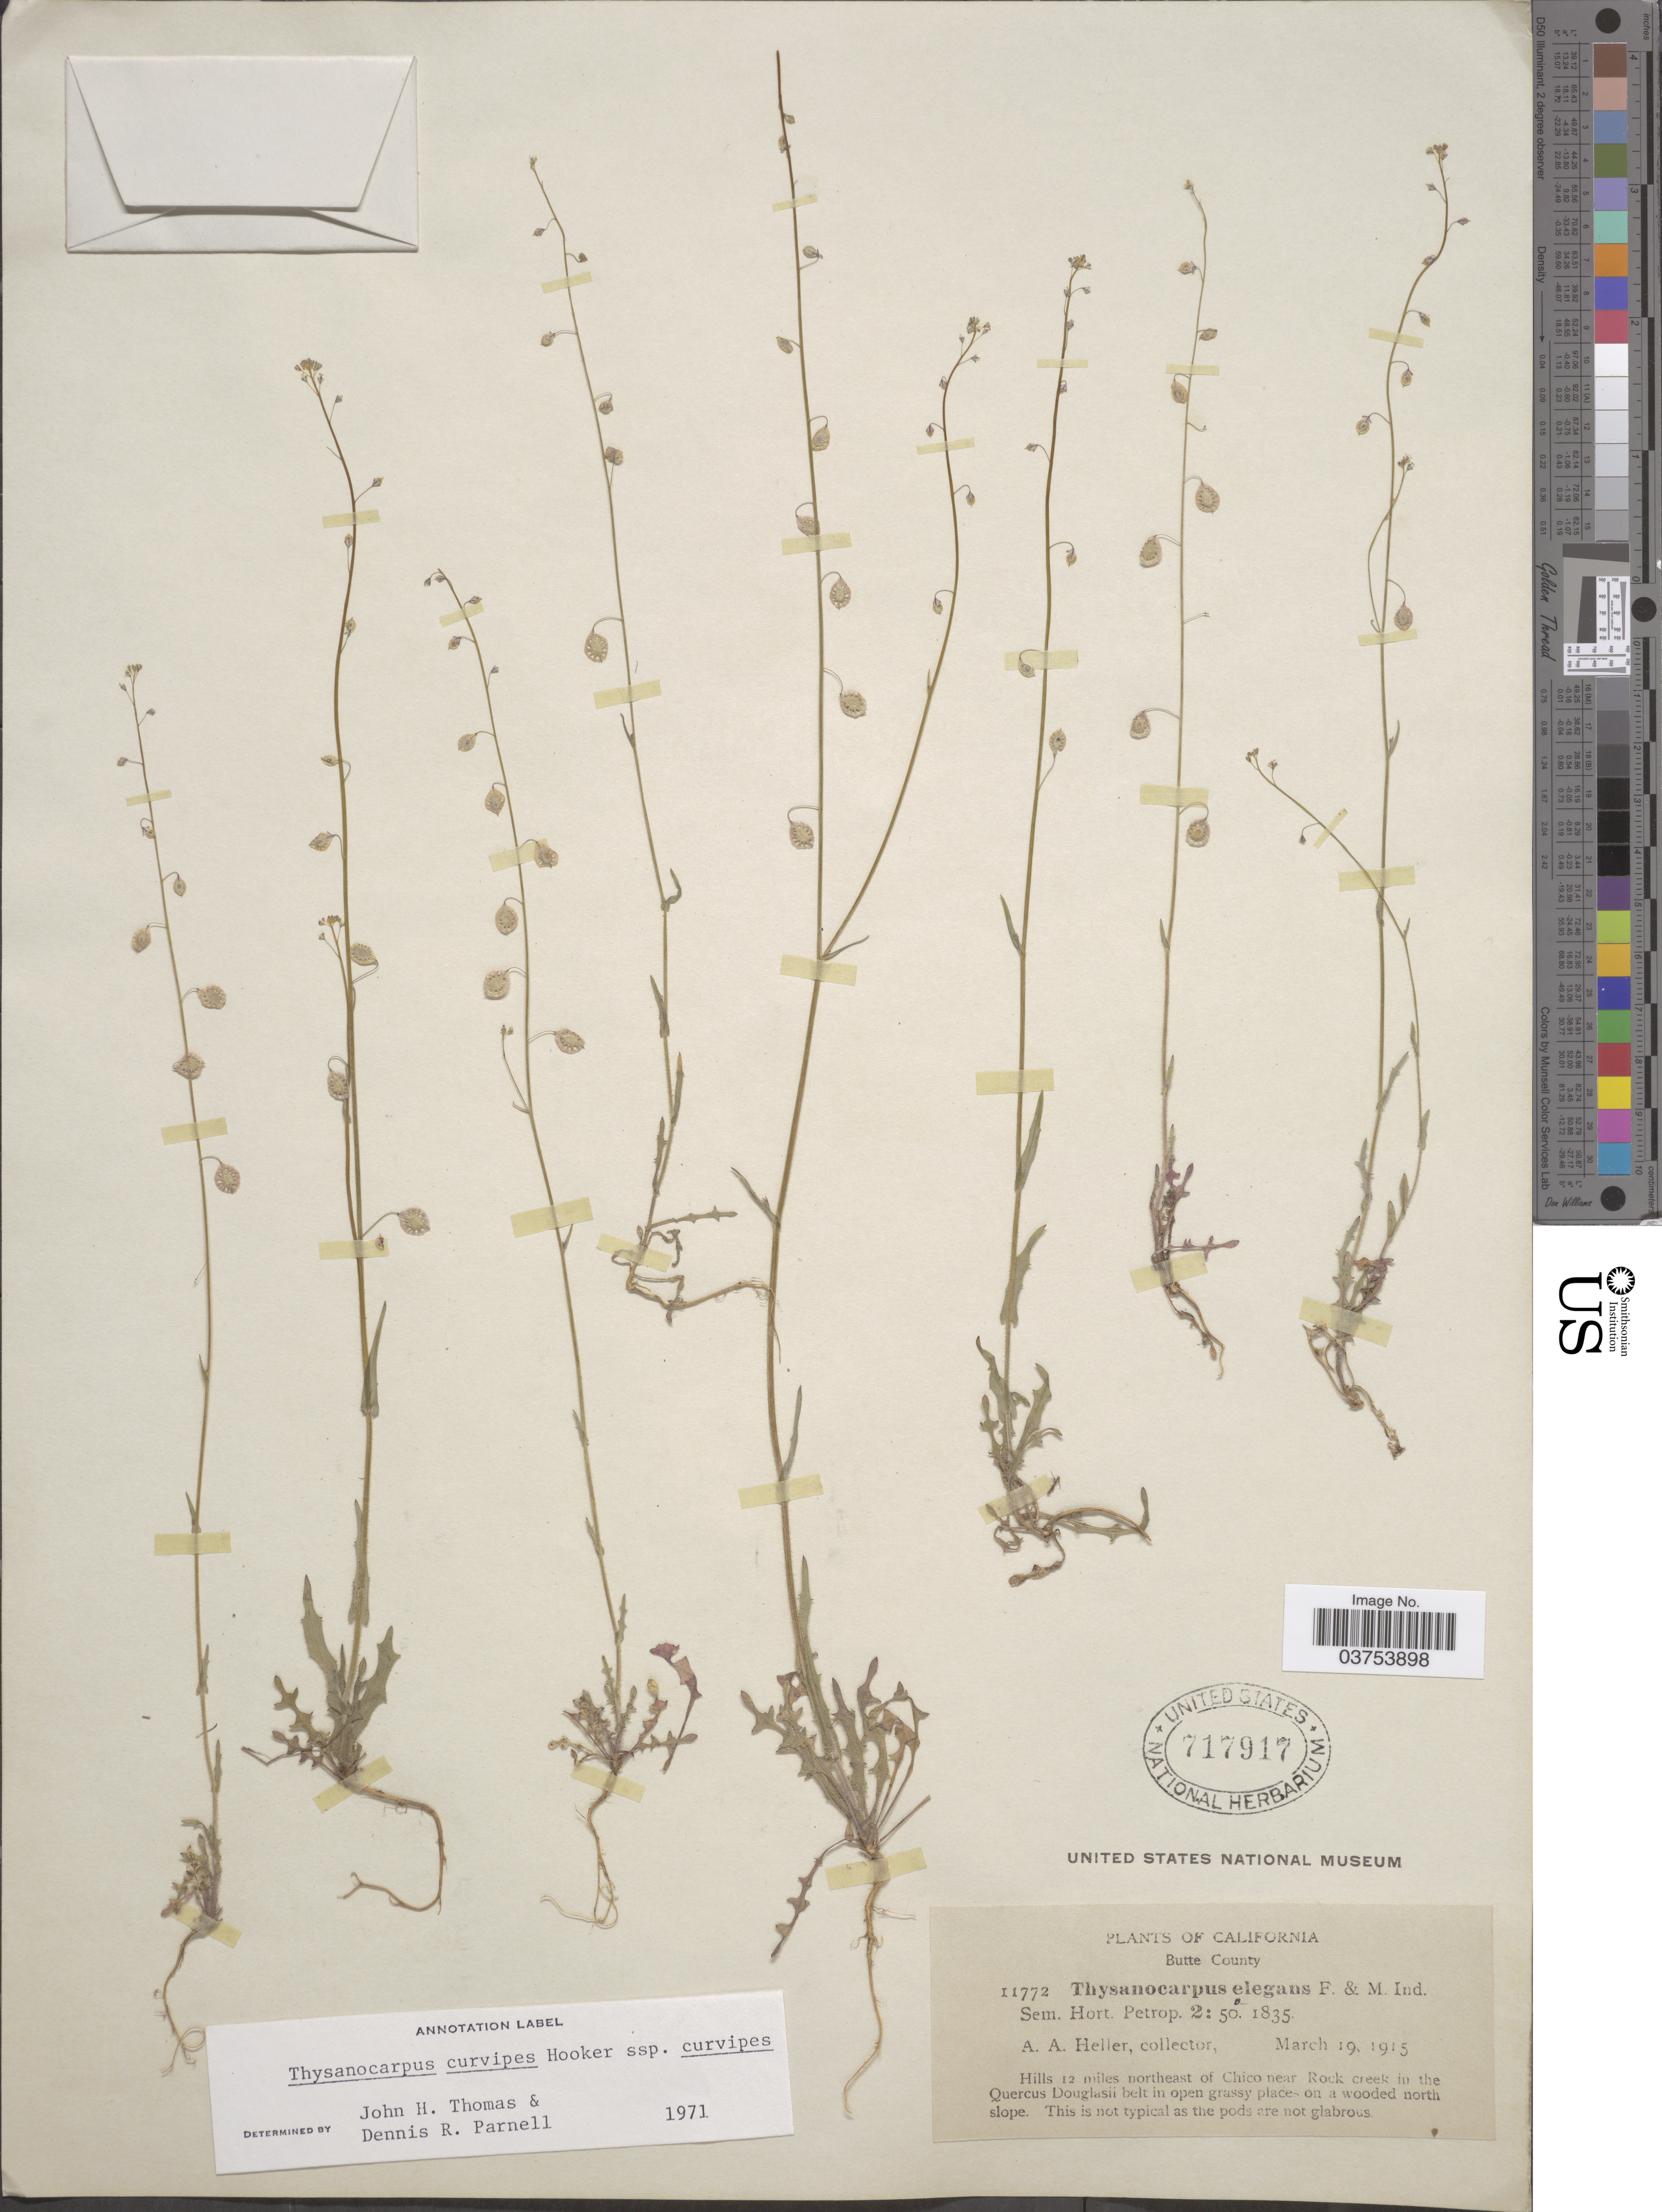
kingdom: Plantae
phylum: Tracheophyta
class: Magnoliopsida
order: Brassicales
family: Brassicaceae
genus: Thysanocarpus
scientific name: Thysanocarpus curvipes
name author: Hook.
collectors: A. A. Heller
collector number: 11772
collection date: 1915-03-19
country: United States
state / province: California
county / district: Butte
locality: Butte County. Hills 12 miles northeast of Chico near Rock creek in the Quercus Douglasii belt.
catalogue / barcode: US 717917